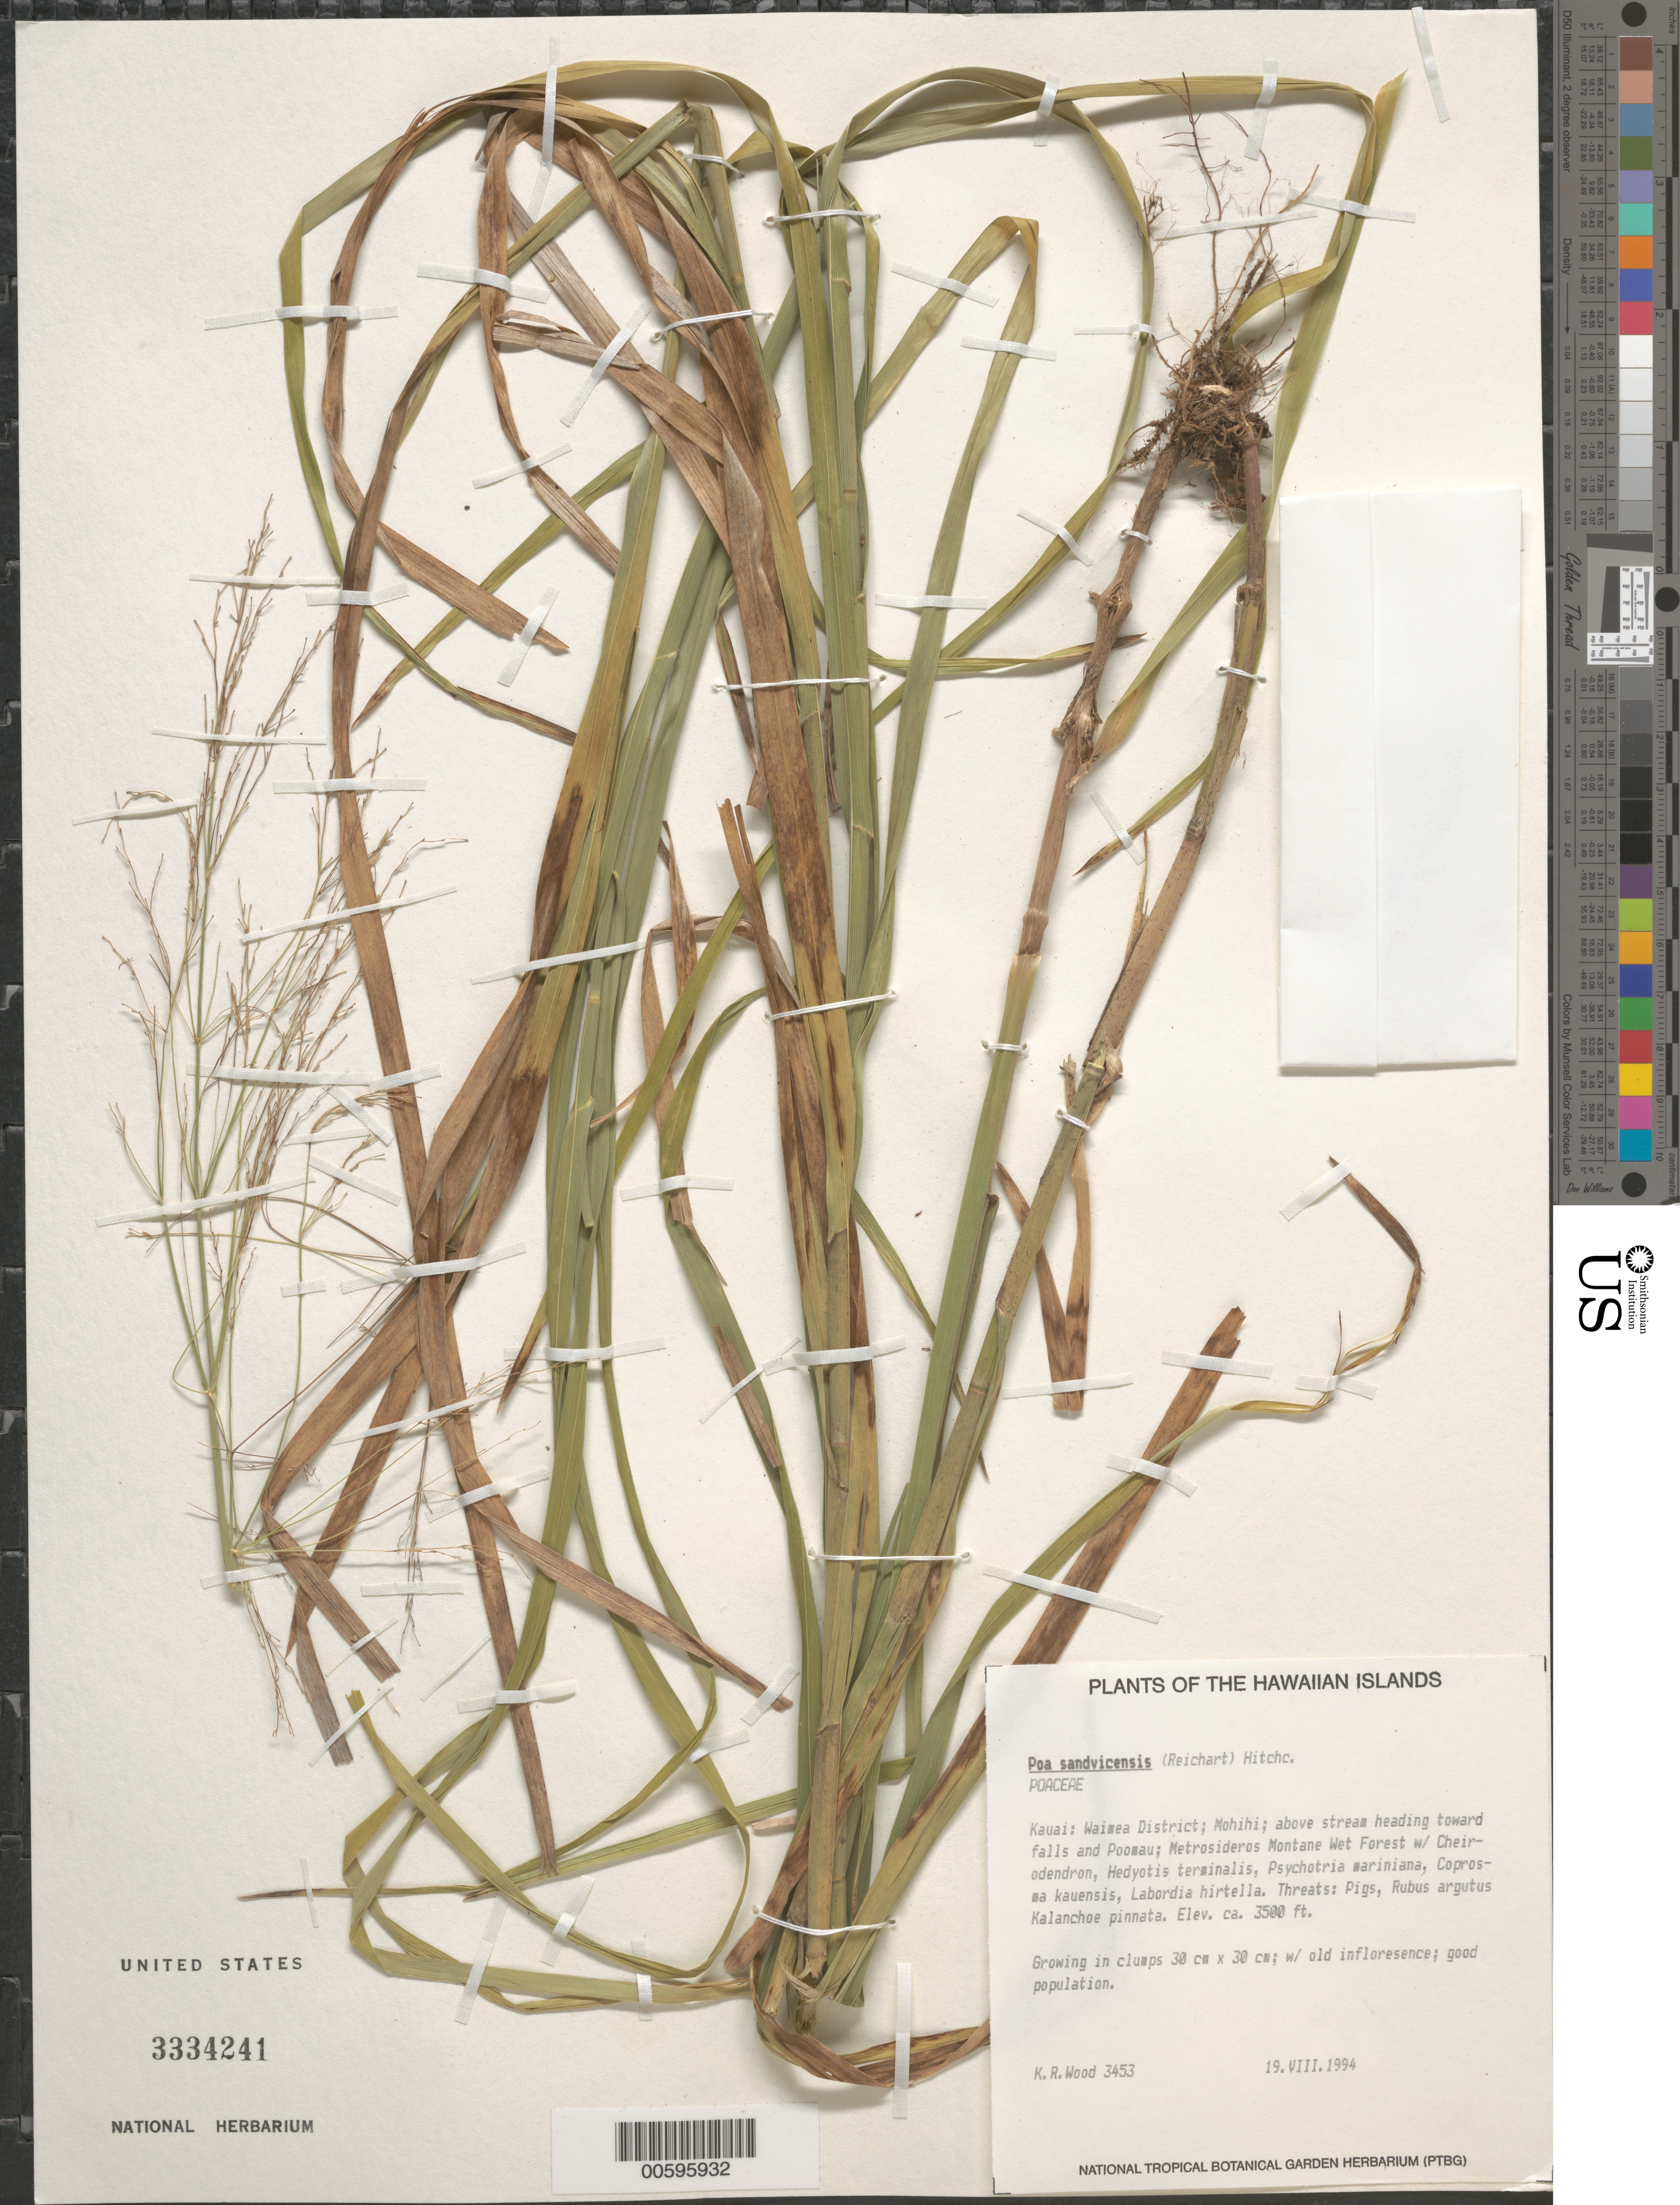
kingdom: Plantae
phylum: Tracheophyta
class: Liliopsida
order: Poales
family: Poaceae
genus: Poa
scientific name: Poa sandvicensis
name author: (Reich) Hitchc.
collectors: K. R. Wood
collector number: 3453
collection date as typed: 19 Aug 1994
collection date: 1994-08-19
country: United States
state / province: Hawaii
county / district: Kauai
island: Kaua'i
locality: Waimea Dist; Mohihi; above stream heading toward falls and Poomau.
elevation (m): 1067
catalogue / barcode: US 3334241